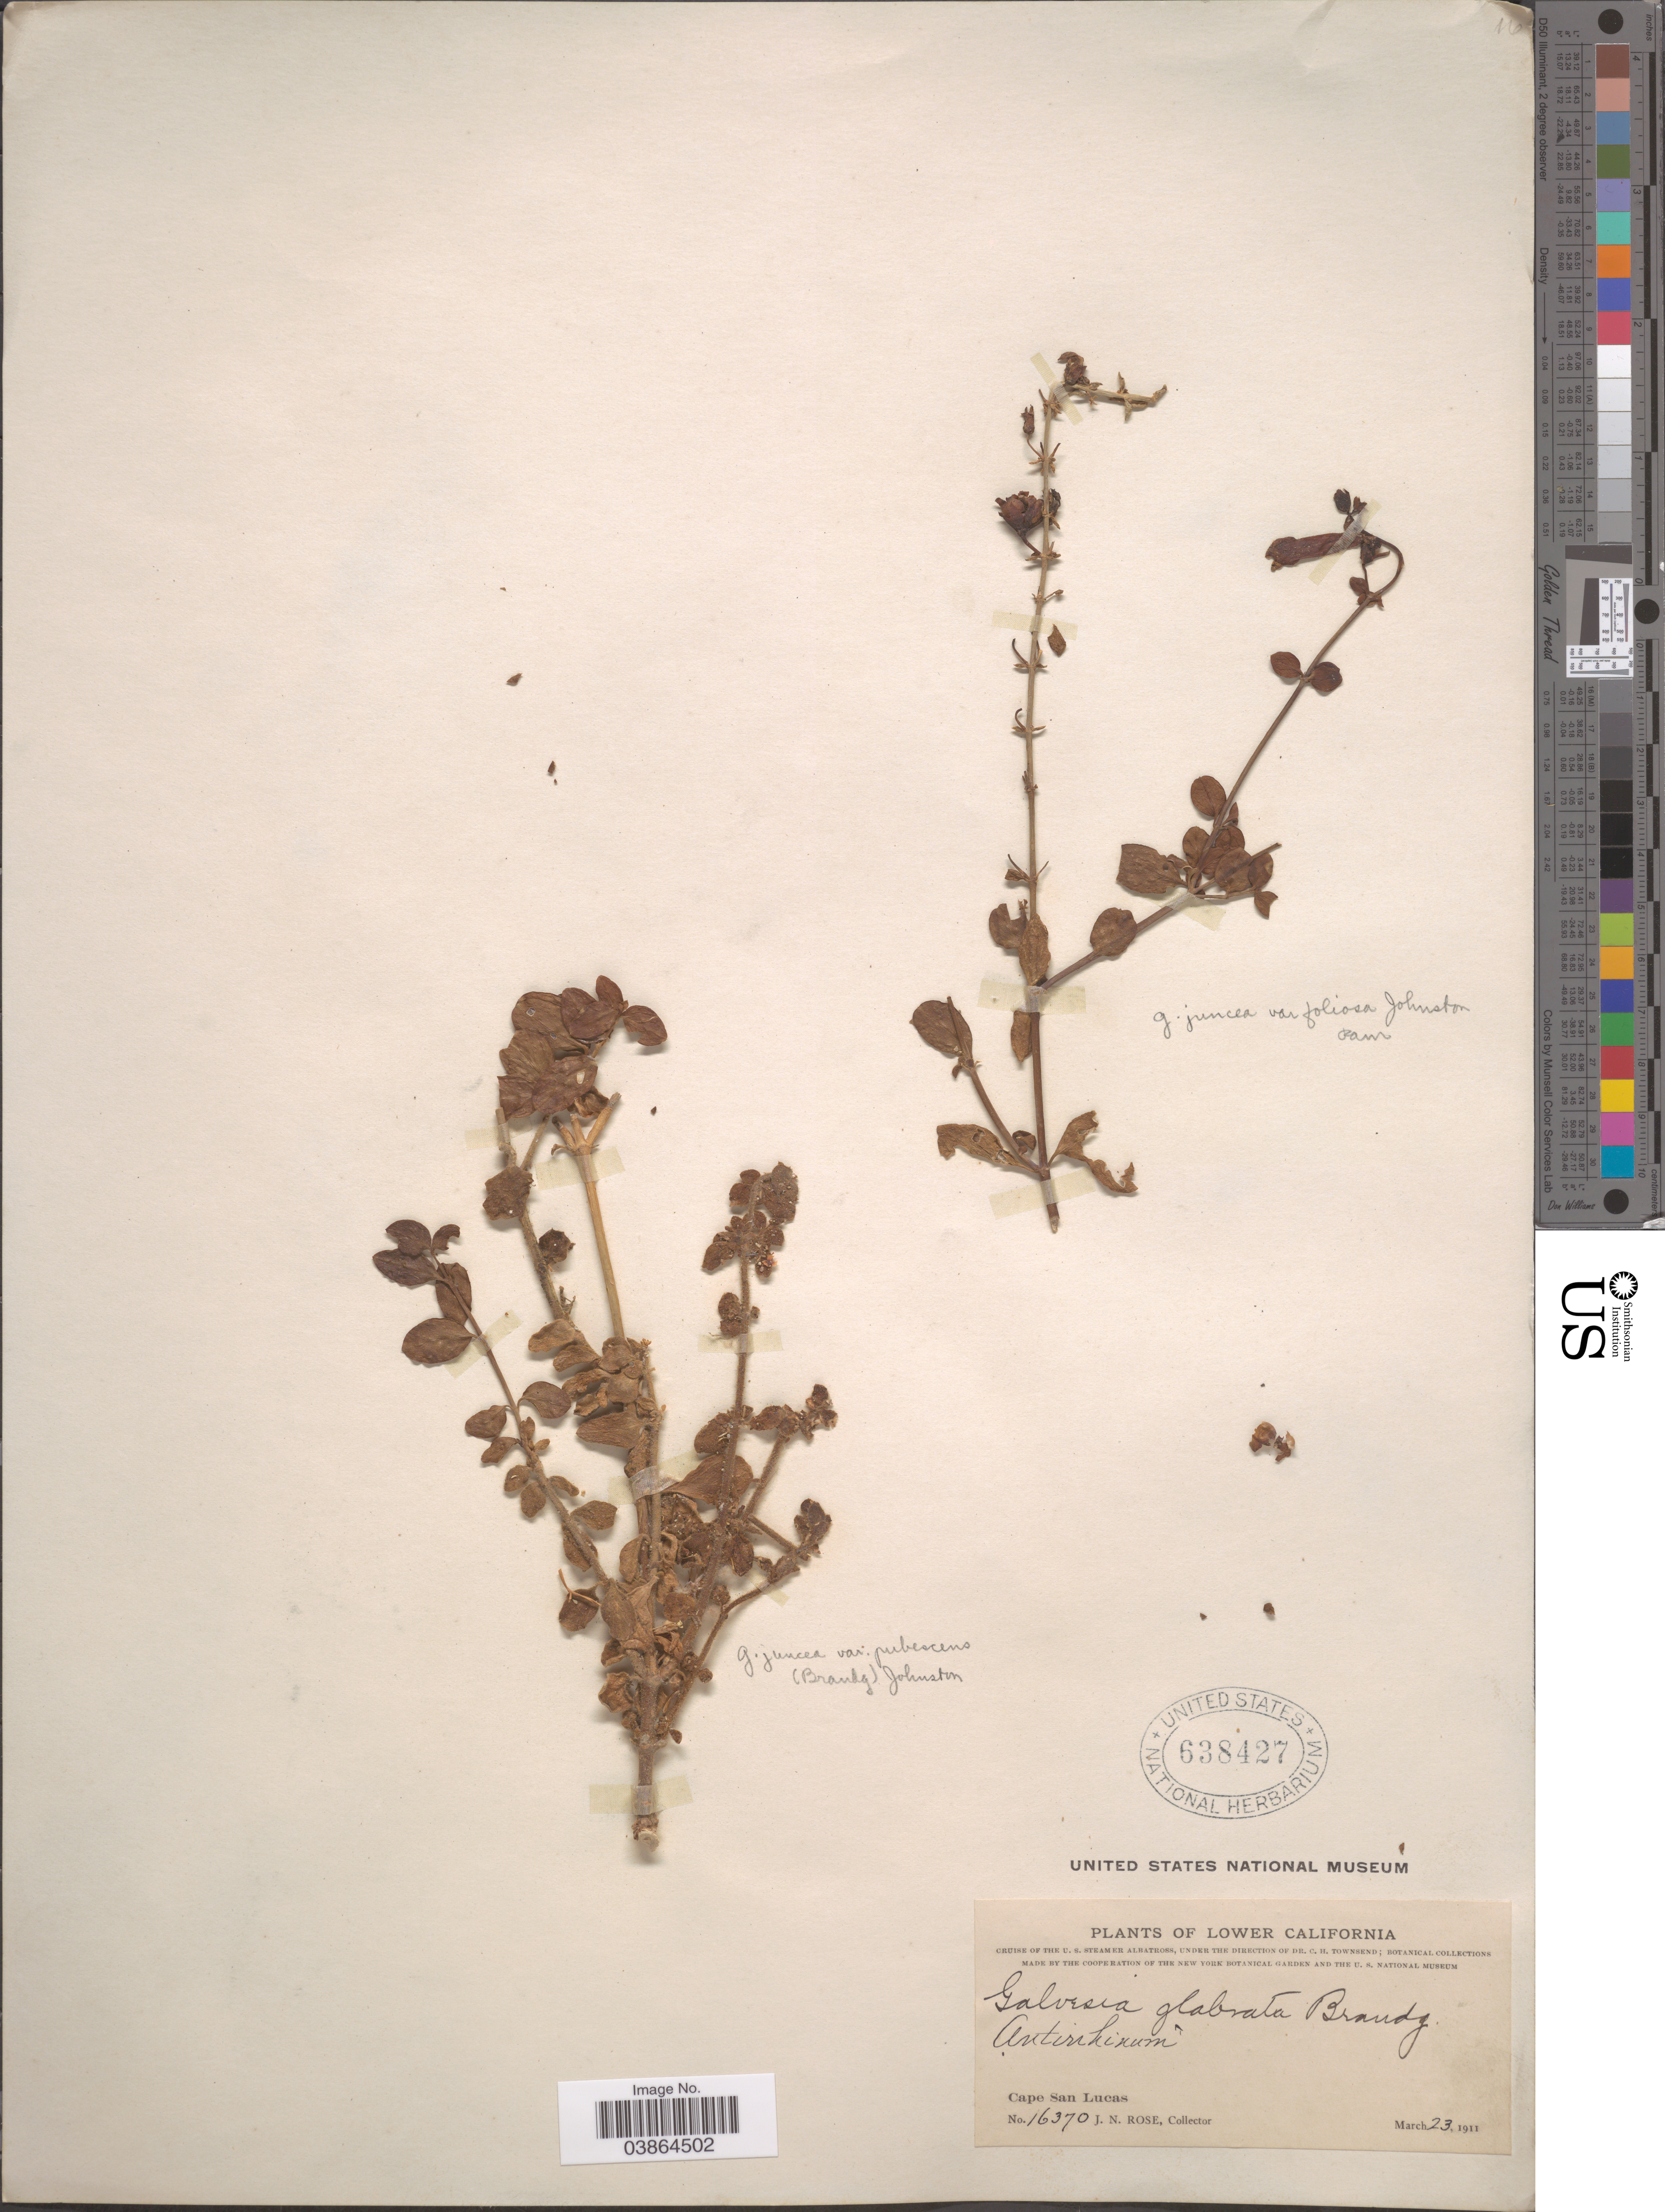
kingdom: Plantae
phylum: Tracheophyta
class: Magnoliopsida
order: Lamiales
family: Plantaginaceae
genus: Gambelia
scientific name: Gambelia juncea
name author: (Benth.) D.A. Sutton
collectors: J. N. Rose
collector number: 16370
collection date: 1911-03-23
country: Mexico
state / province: Baja California Sur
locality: The U.S. Steamer Albatross. Cape San Lucas.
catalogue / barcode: US 638427